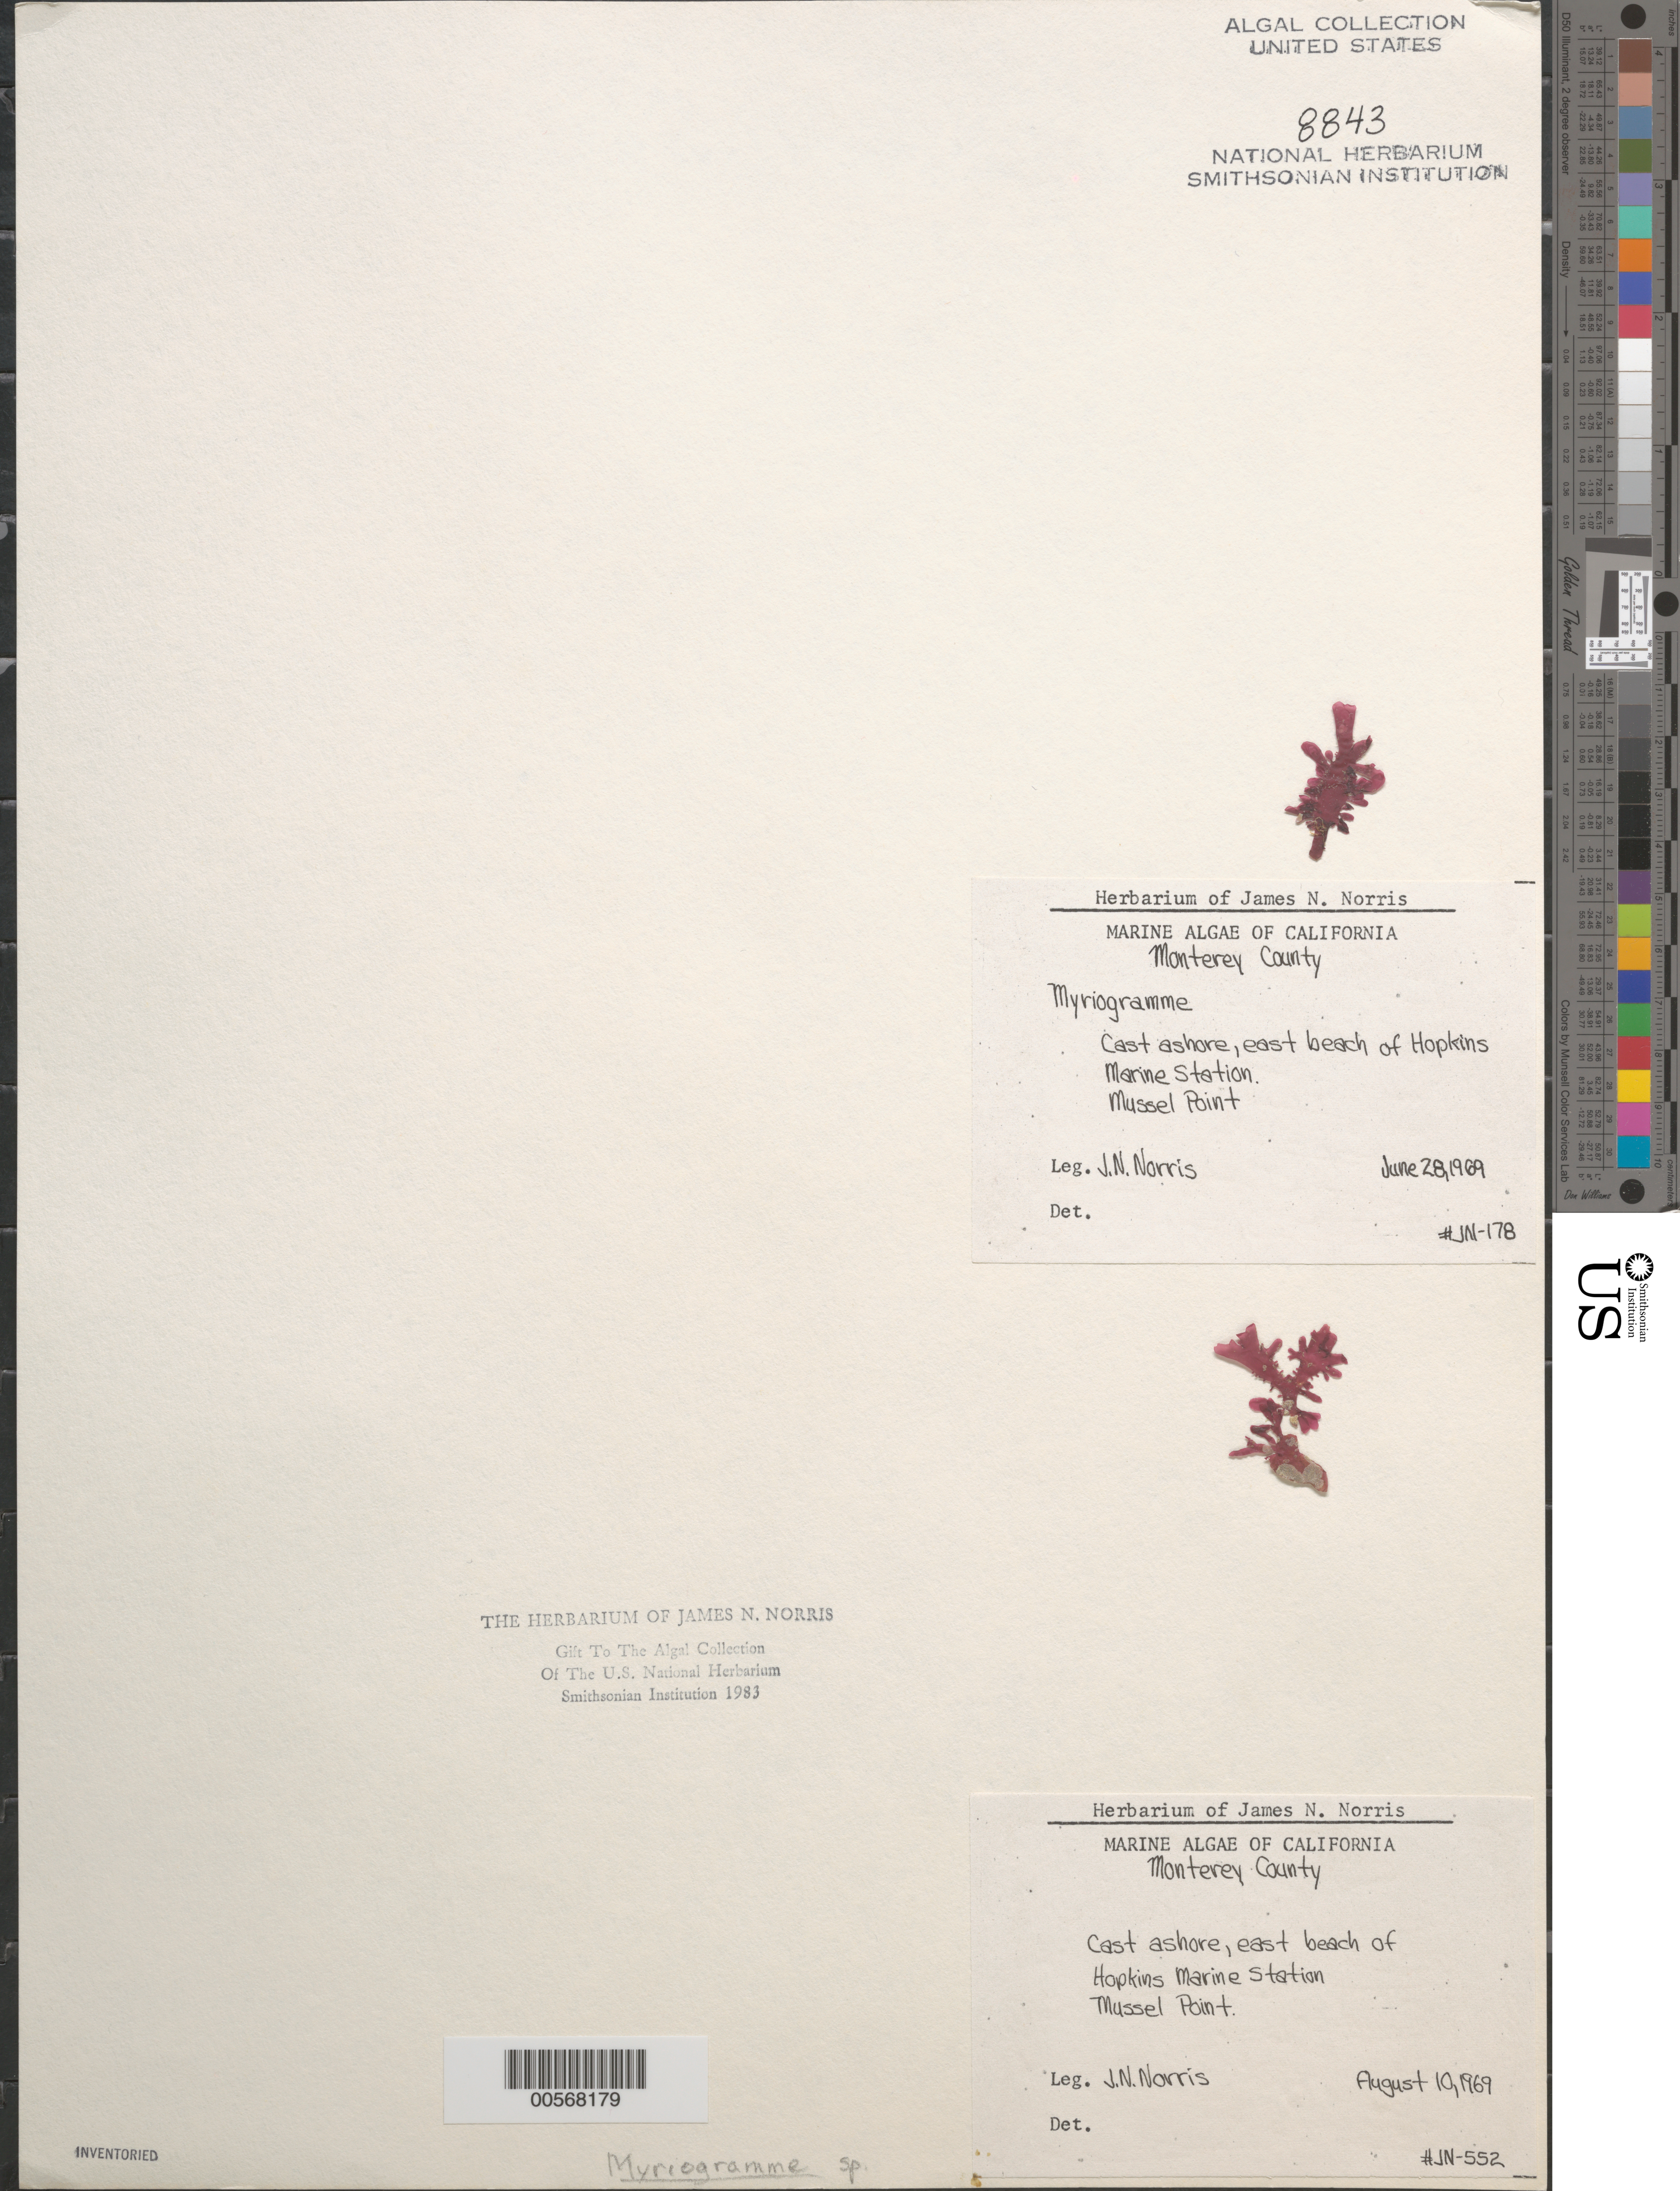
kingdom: Plantae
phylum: Rhodophyta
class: Florideophyceae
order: Ceramiales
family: Delesseriaceae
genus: Myriogramme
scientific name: Myriogramme sp.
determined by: Norris, James N.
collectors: J. N. Norris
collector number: JN-178 & JN-552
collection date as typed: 28 Jun 1969 AND 10 Aug 1969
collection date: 1969-06-28,1969-08-10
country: United States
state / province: California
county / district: Monterey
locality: Mussel Point, east beach of Hopkins Marine Station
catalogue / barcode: US 8843